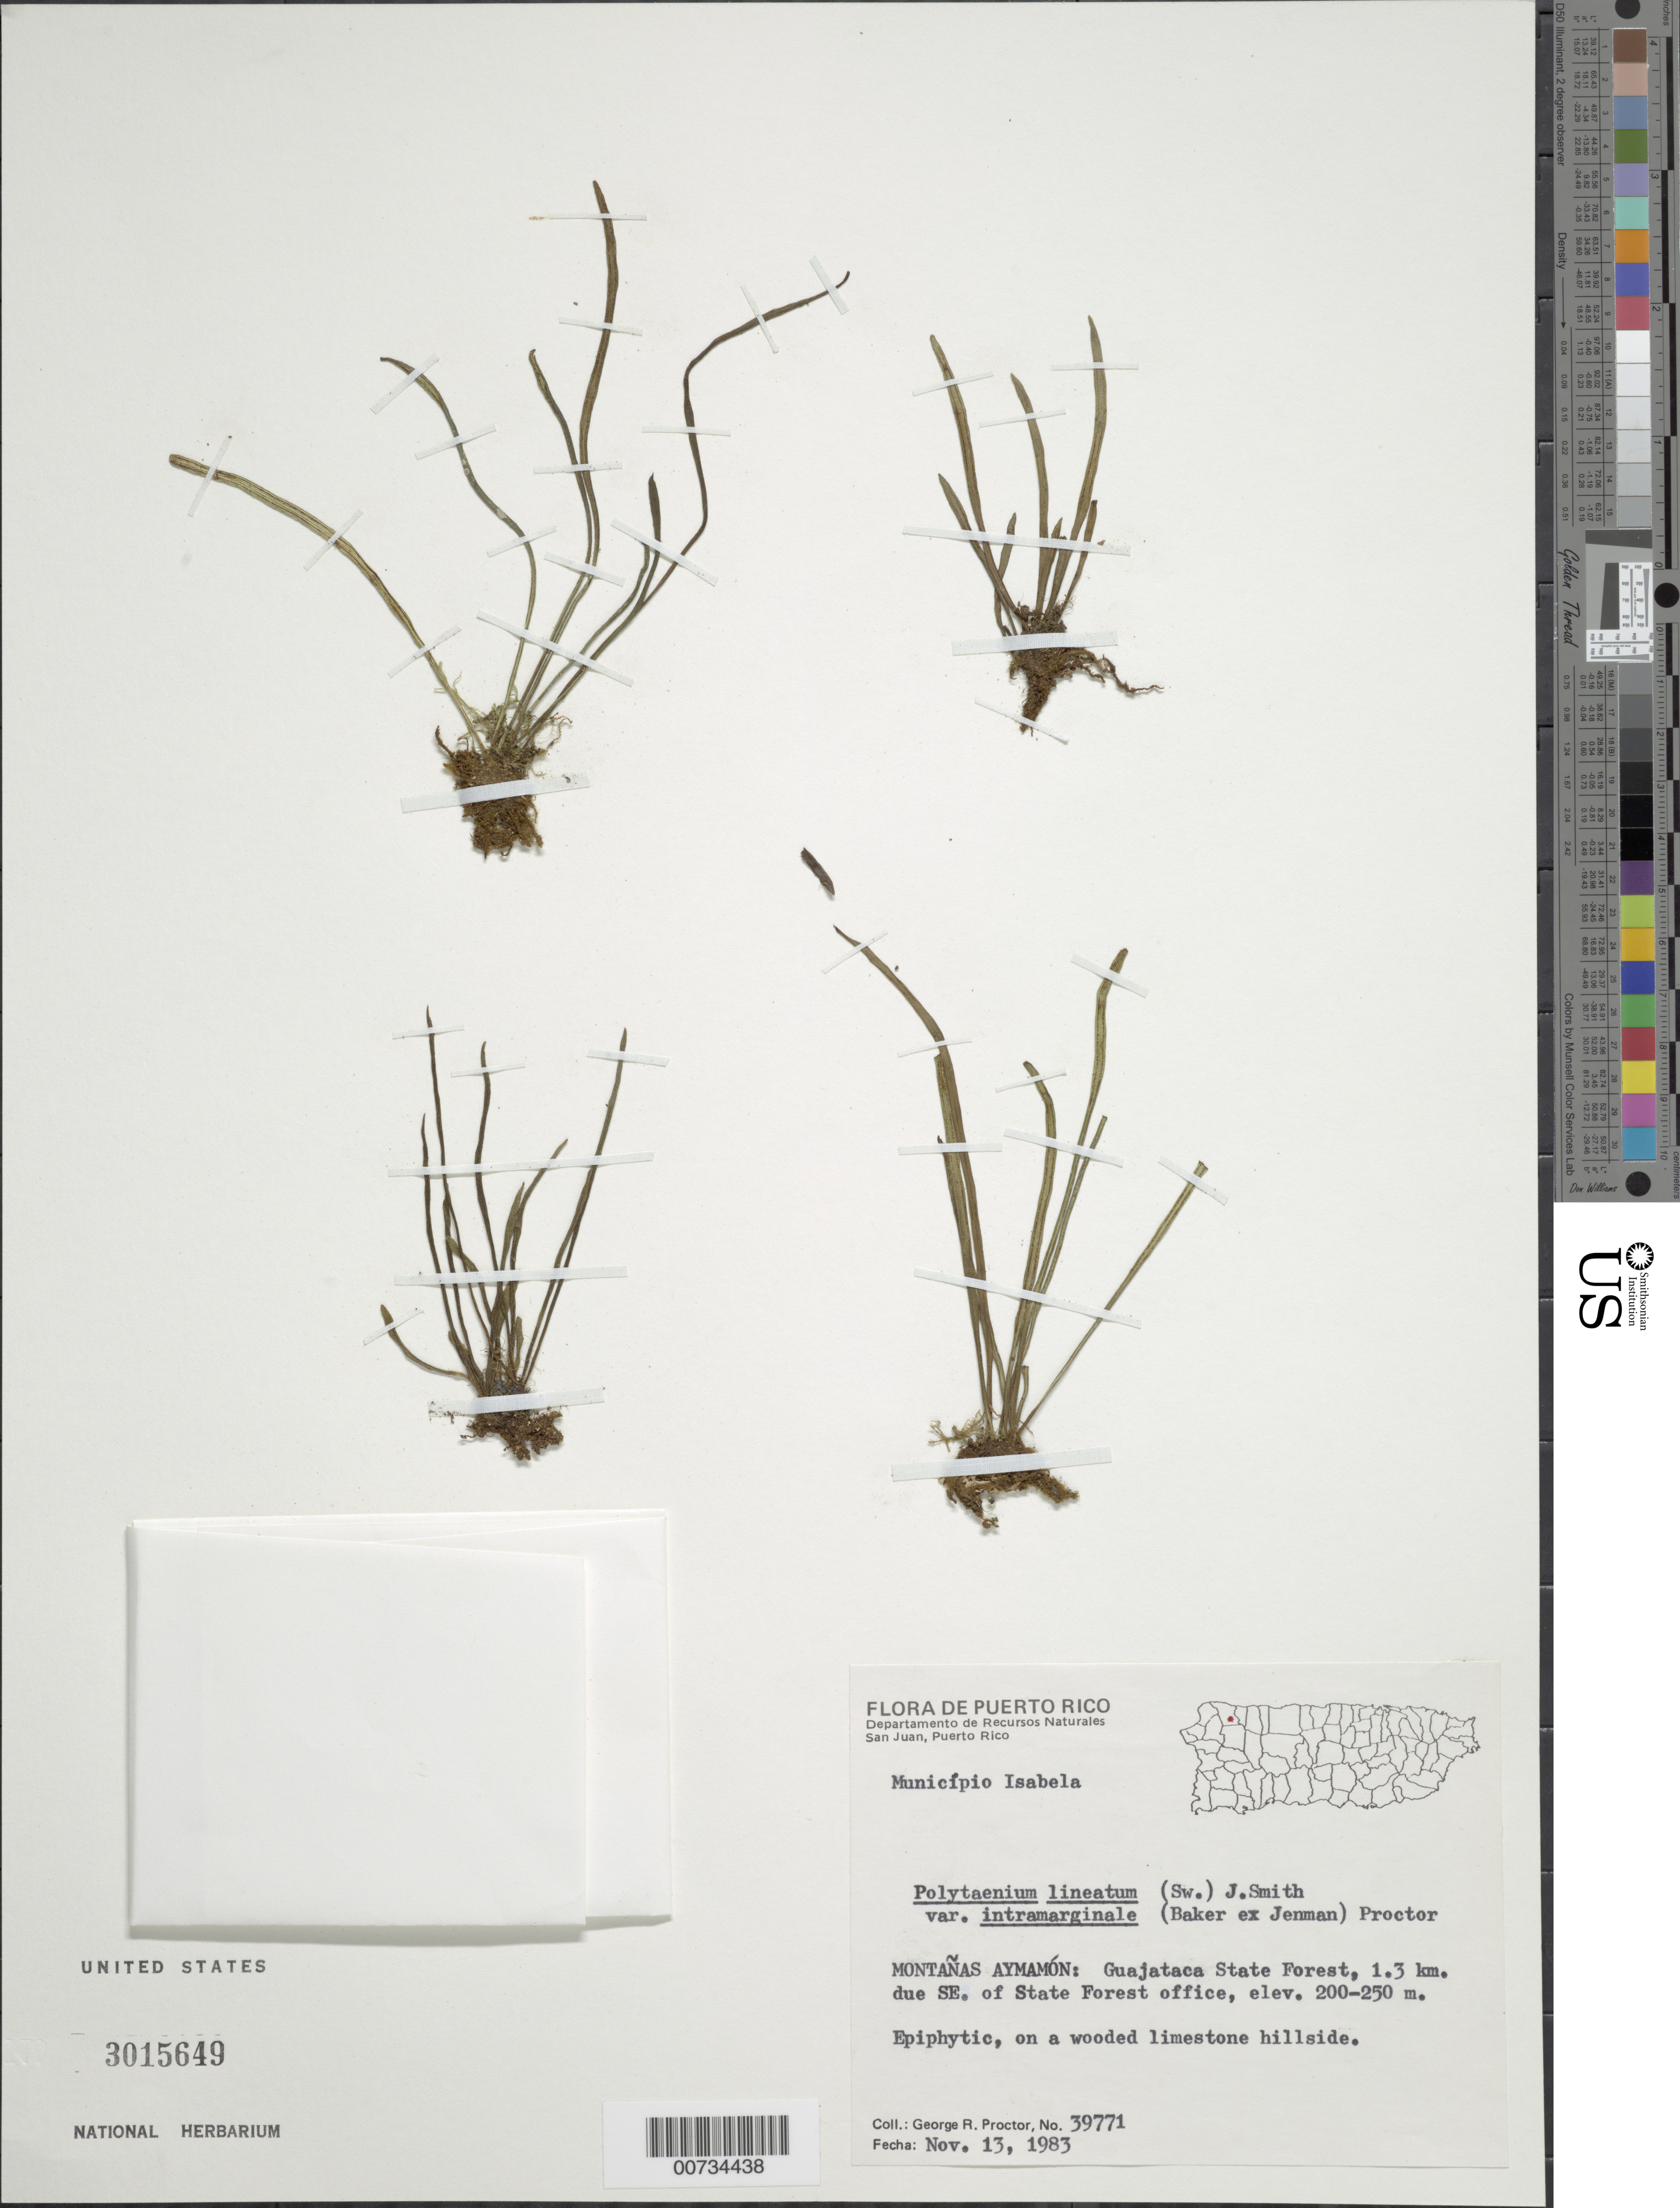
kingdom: Plantae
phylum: Tracheophyta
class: Polypodiopsida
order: Polypodiales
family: Pteridaceae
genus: Polytaenium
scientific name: Polytaenium lineatum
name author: (Sw.) J. Sm.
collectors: G. R. Proctor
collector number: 39771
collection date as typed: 13 Nov 1983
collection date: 1983-11-13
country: Puerto Rico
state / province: Isabela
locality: Mun. Isabela, Montañas Aymamón: Guajataca State Forest, 1.3 km due SE of State Forest office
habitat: On a wooded limestone hillside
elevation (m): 200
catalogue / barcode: US 3015649